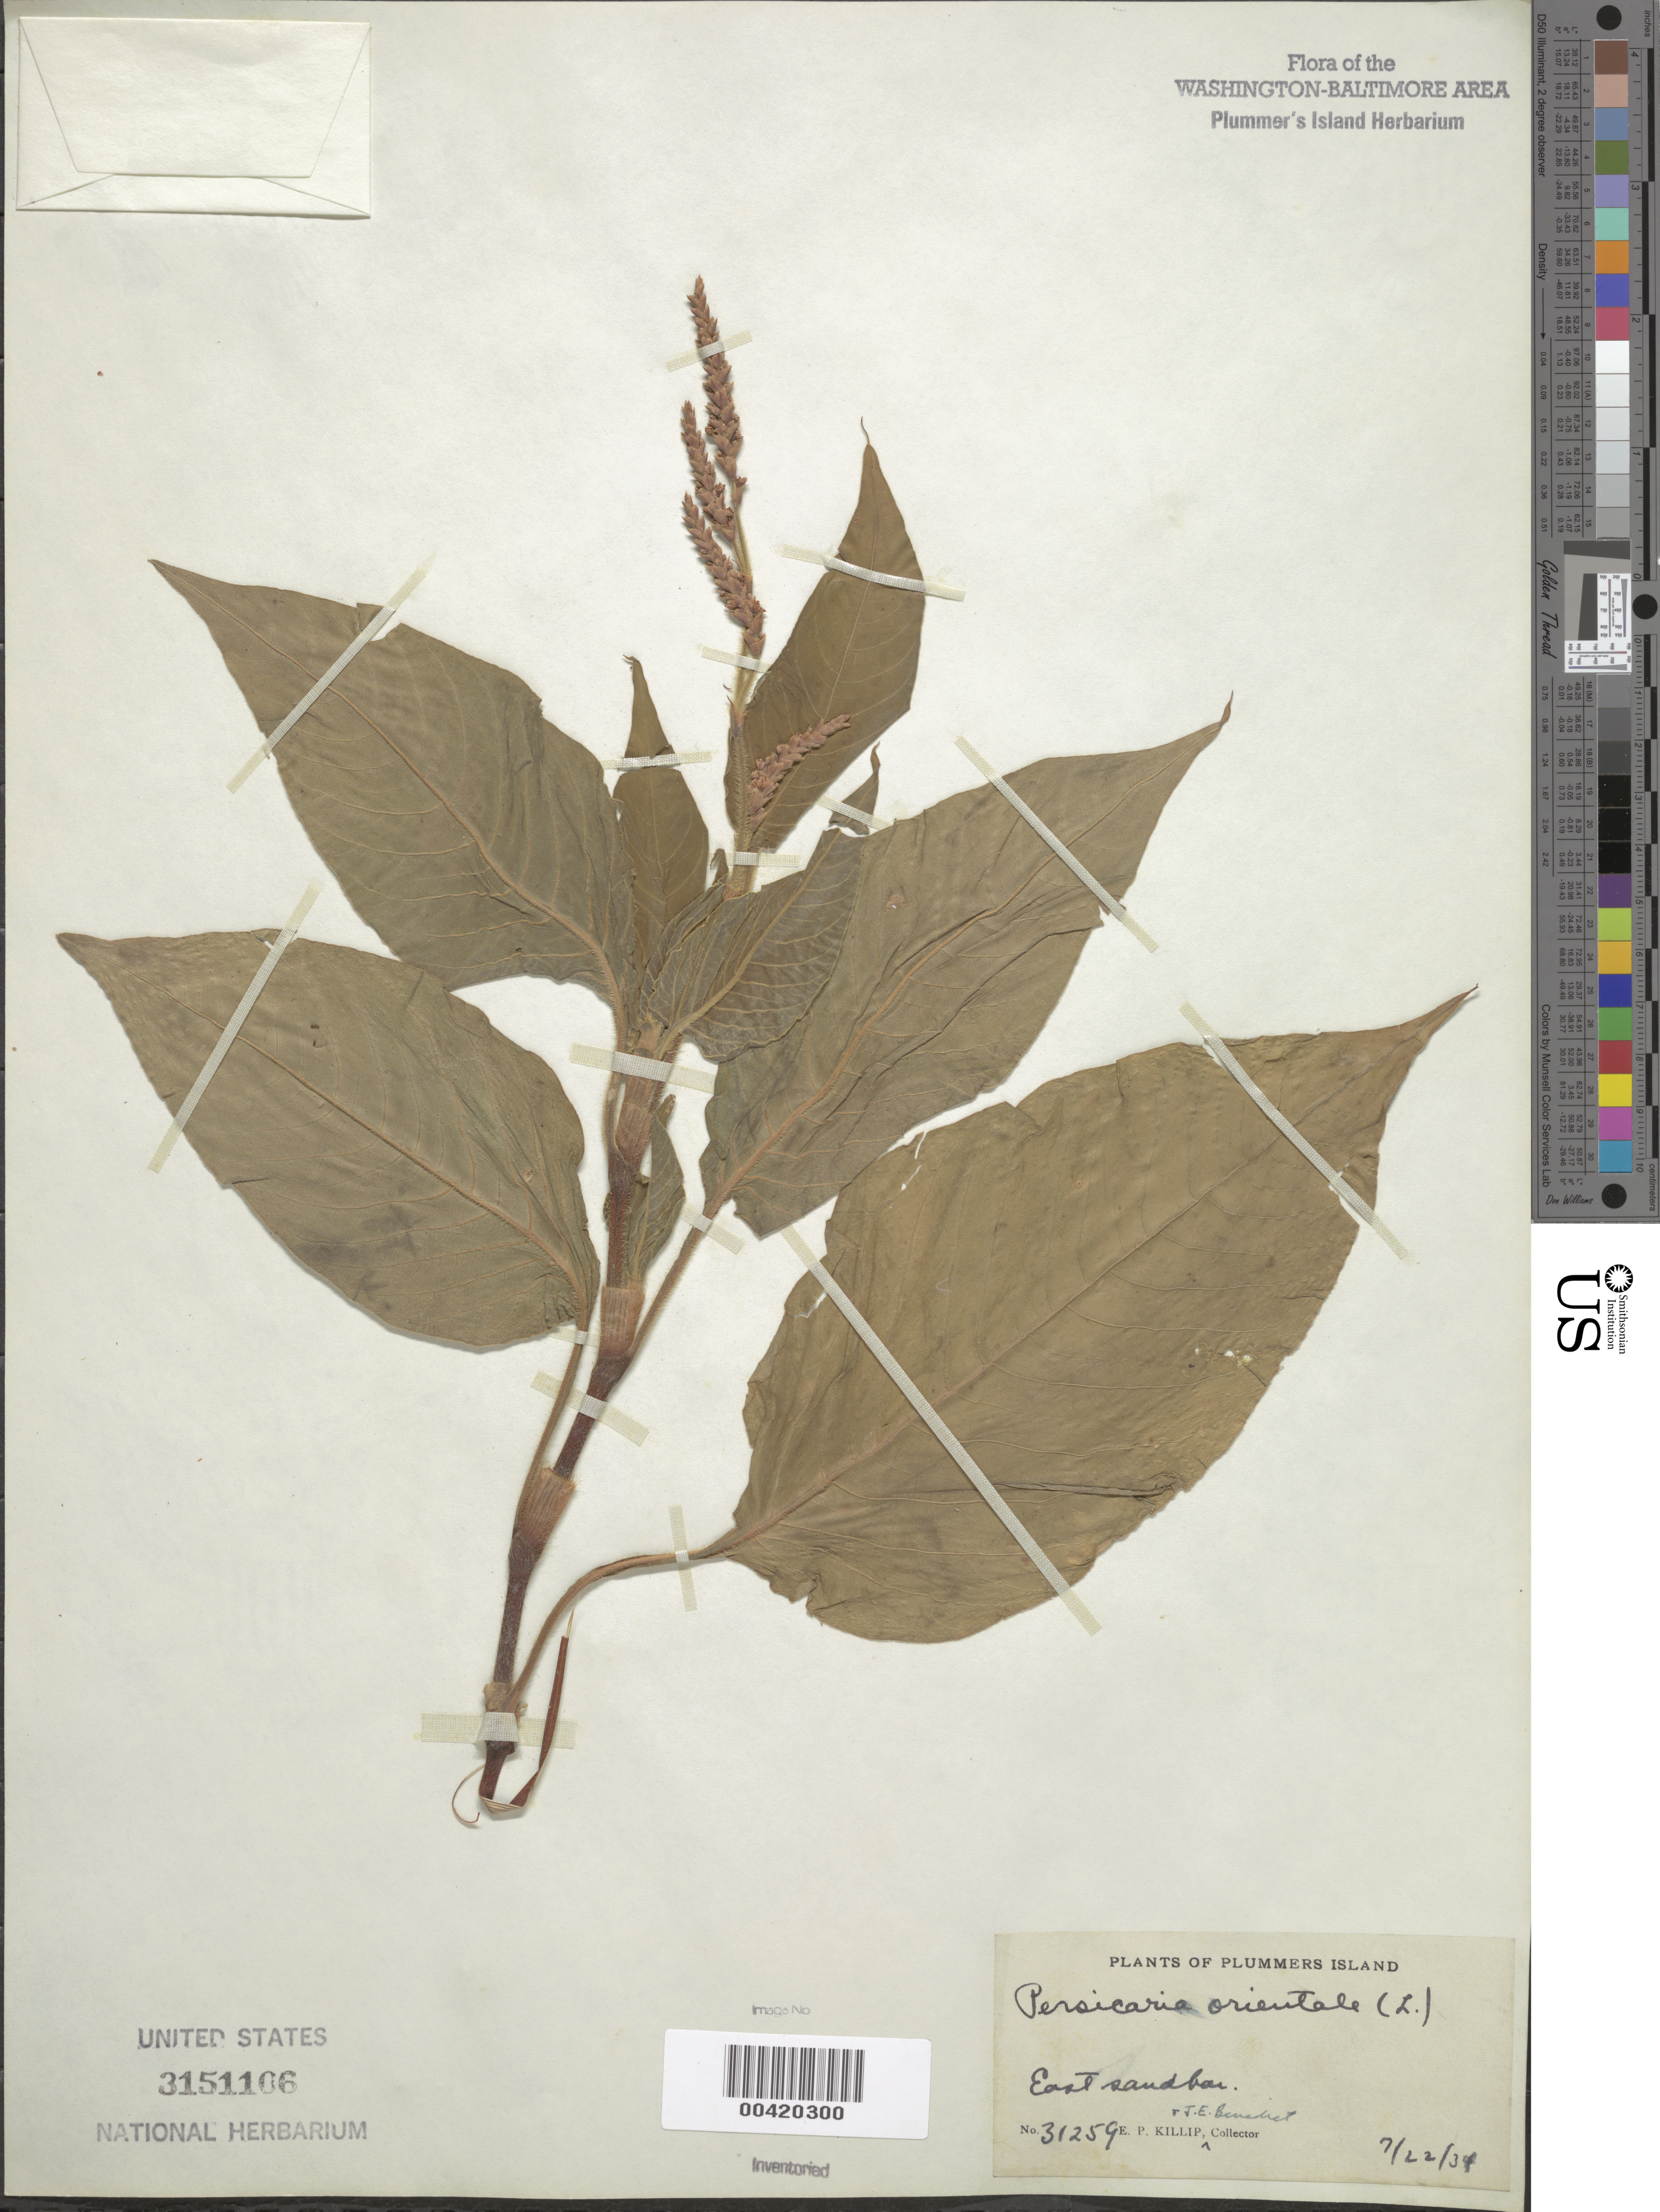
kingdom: Plantae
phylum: Tracheophyta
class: Magnoliopsida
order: Caryophyllales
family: Polygonaceae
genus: Persicaria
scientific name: Persicaria orientalis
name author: (L.) Spach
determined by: Atha, D. E.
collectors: E. P. Killip & J. E. Benedict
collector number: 31259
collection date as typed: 22 Jul 1934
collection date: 1934-07-22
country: United States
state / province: Maryland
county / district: Montgomery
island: Plummers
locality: Plummer's Island; east sandbar C. & O. Canal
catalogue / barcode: US 3151106